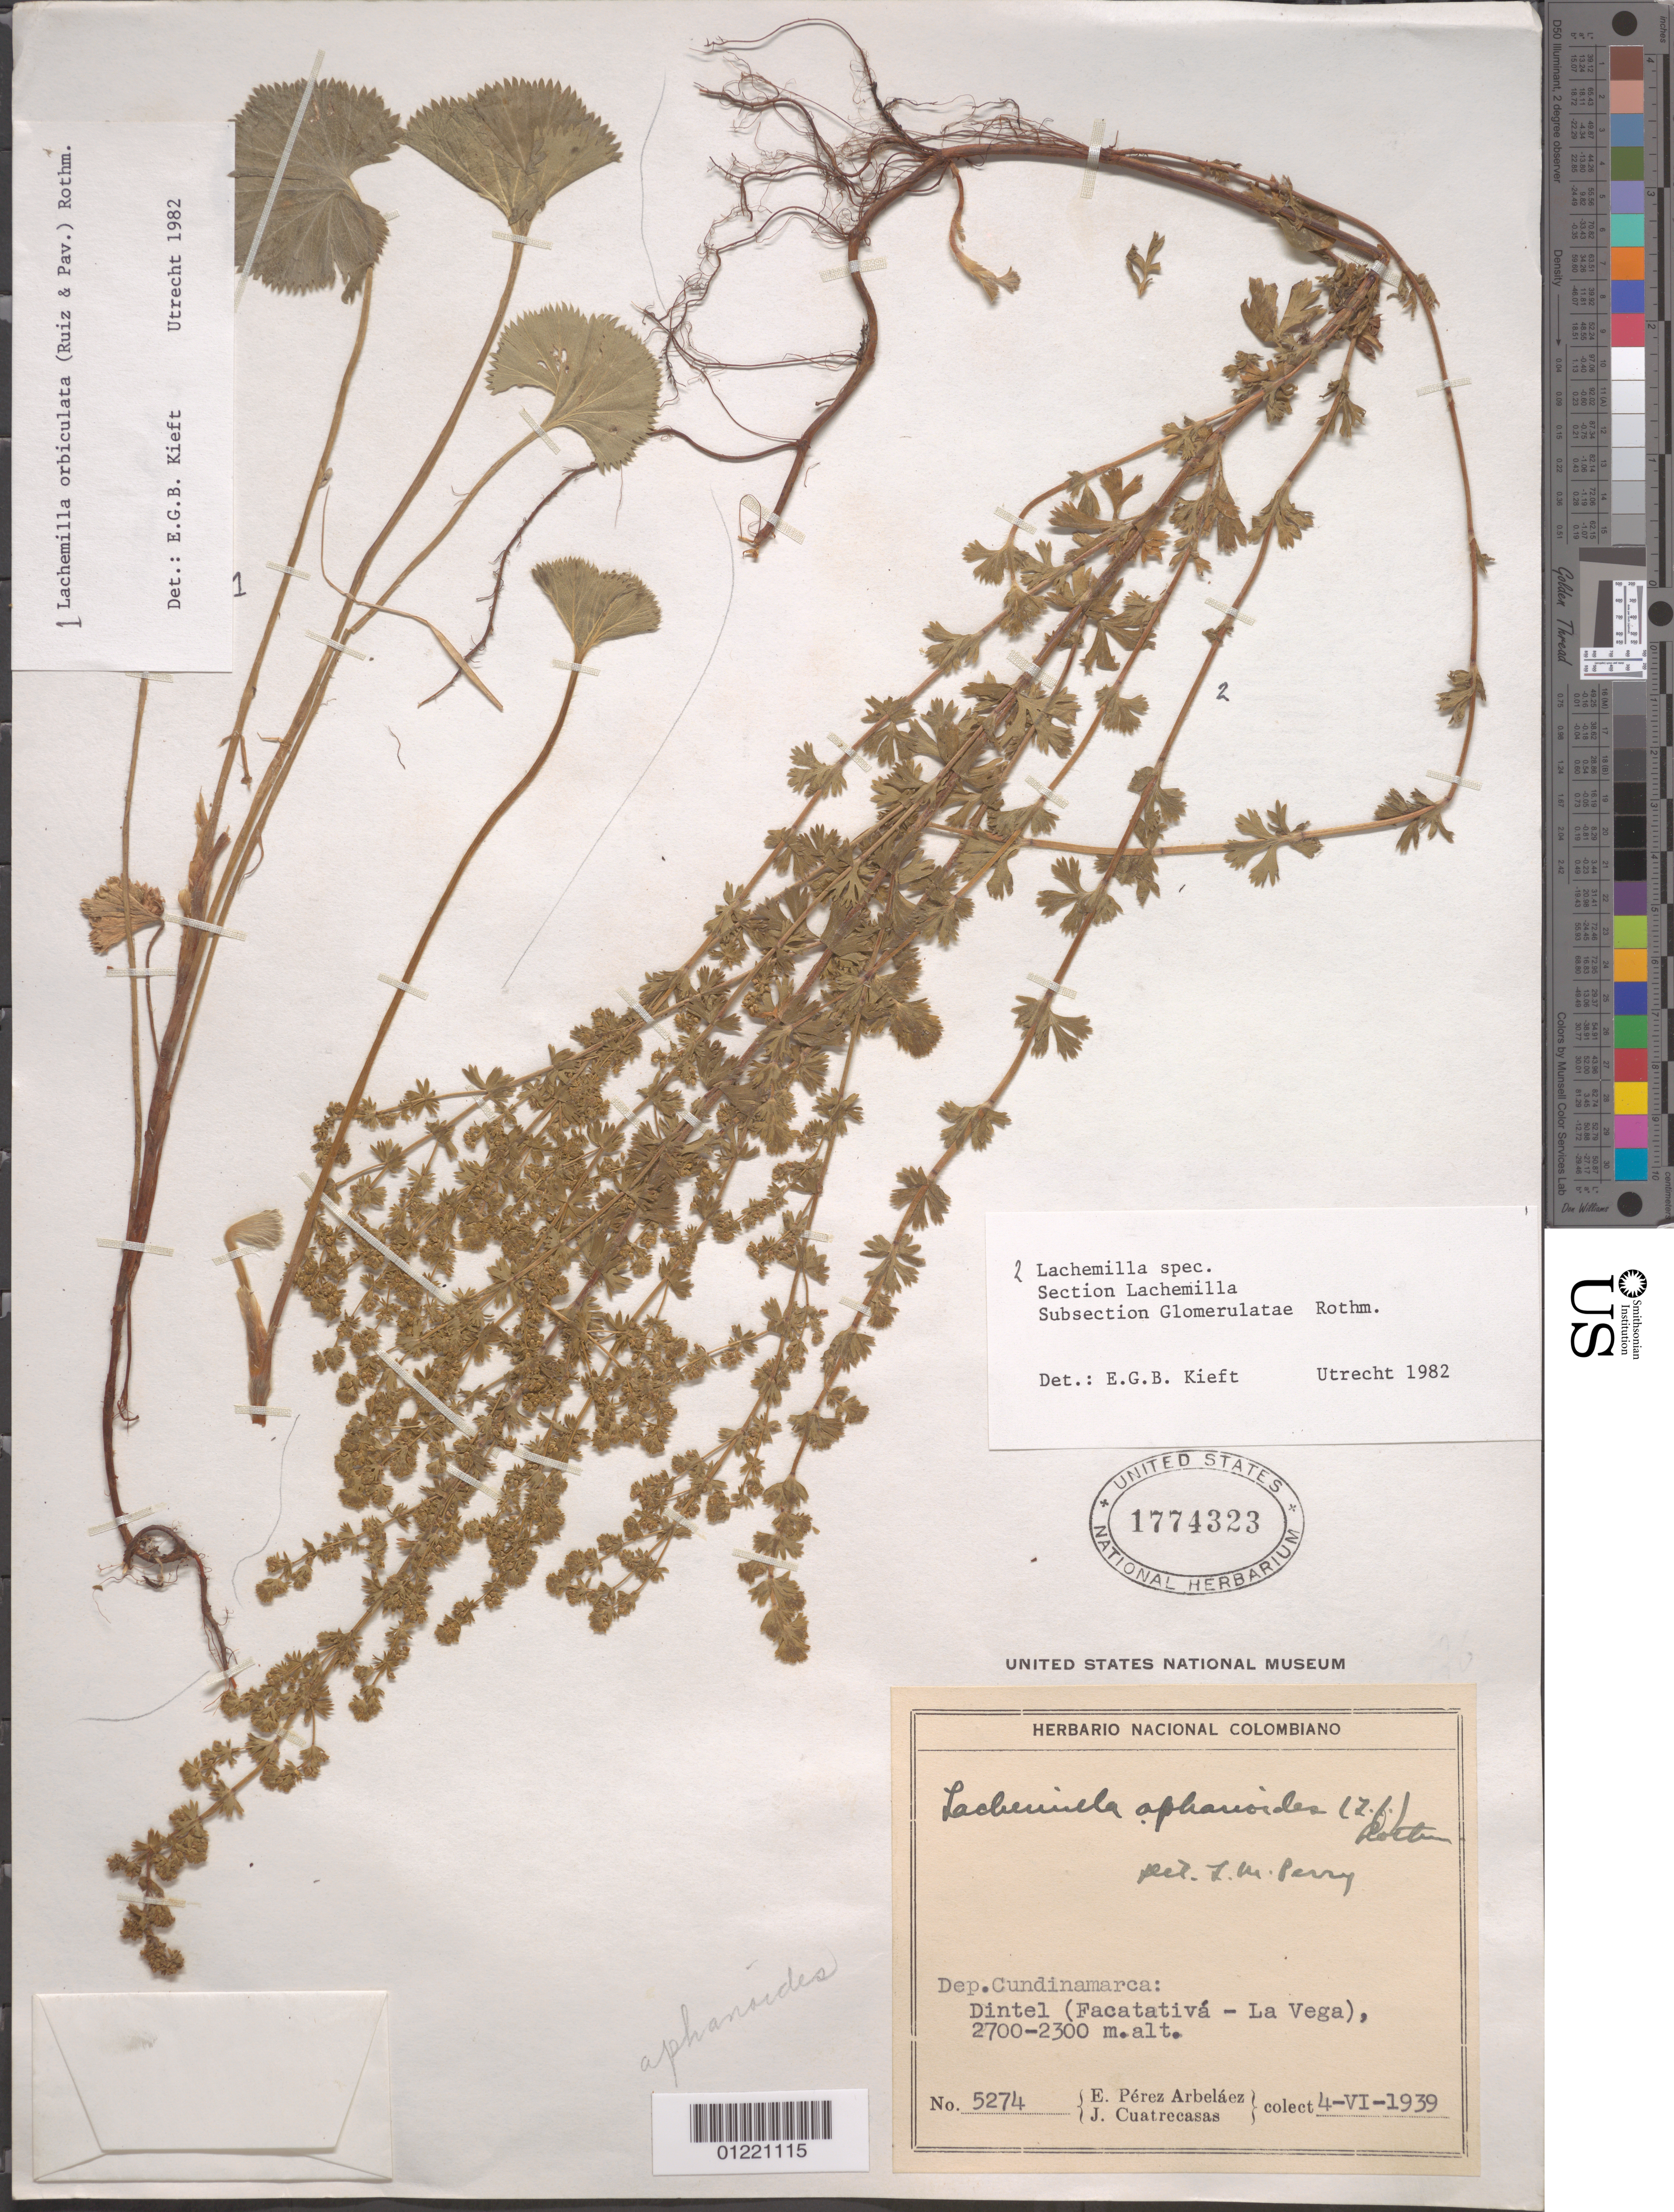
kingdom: Plantae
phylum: Tracheophyta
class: Magnoliopsida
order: Rosales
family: Rosaceae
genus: Lachemilla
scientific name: Lachemilla orbiculata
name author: (Ruiz & Pav.) Rydb.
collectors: E. Pérez Arbeláez & J. Cuatrecasas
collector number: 5274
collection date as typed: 04 Jun 1939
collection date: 1939-06-04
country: Colombia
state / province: Cundinamarca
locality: Dintel (Facatativa - La Vega)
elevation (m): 2300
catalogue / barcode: US 1774323